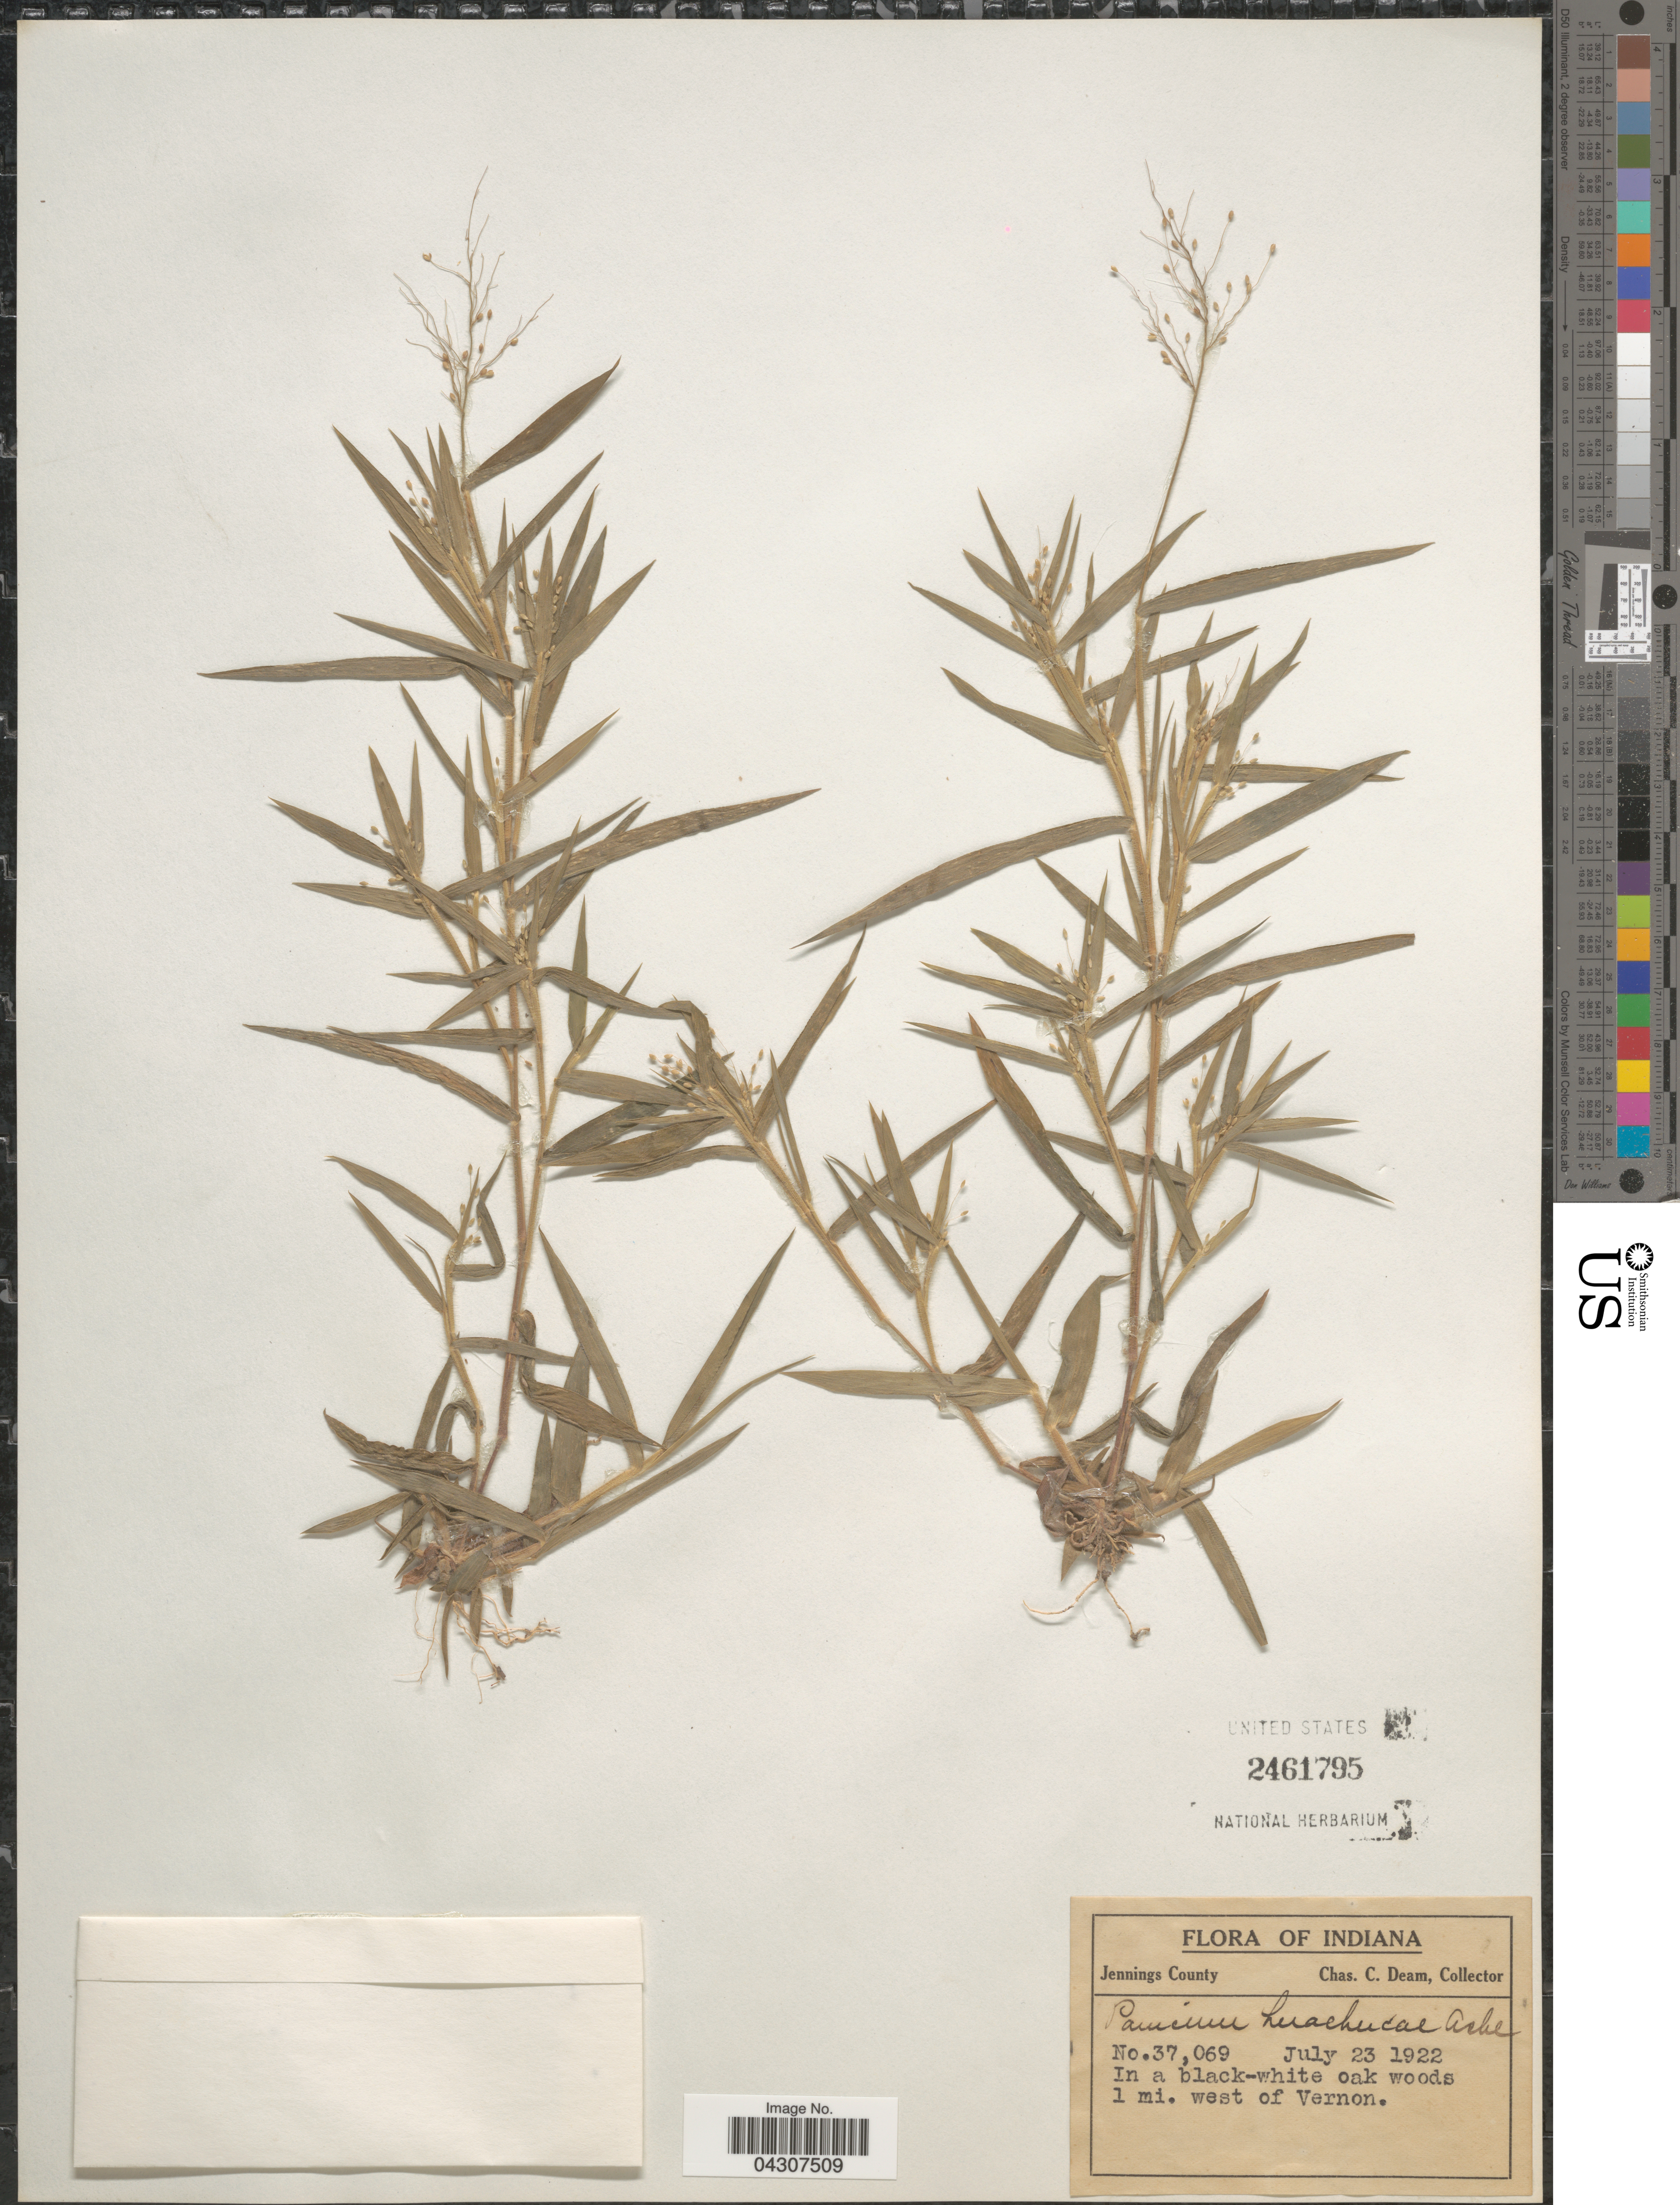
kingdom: Plantae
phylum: Tracheophyta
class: Liliopsida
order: Poales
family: Poaceae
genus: Dichanthelium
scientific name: Dichanthelium acuminatum var. acuminatum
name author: (Sw.) Gould & C.A. Clark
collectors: C. C. Deam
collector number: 37069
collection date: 1922-07-23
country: United States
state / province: Indiana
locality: Jennings County. In a black-white oak woods. 1 mi. west of Vernon.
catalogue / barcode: US 2461795